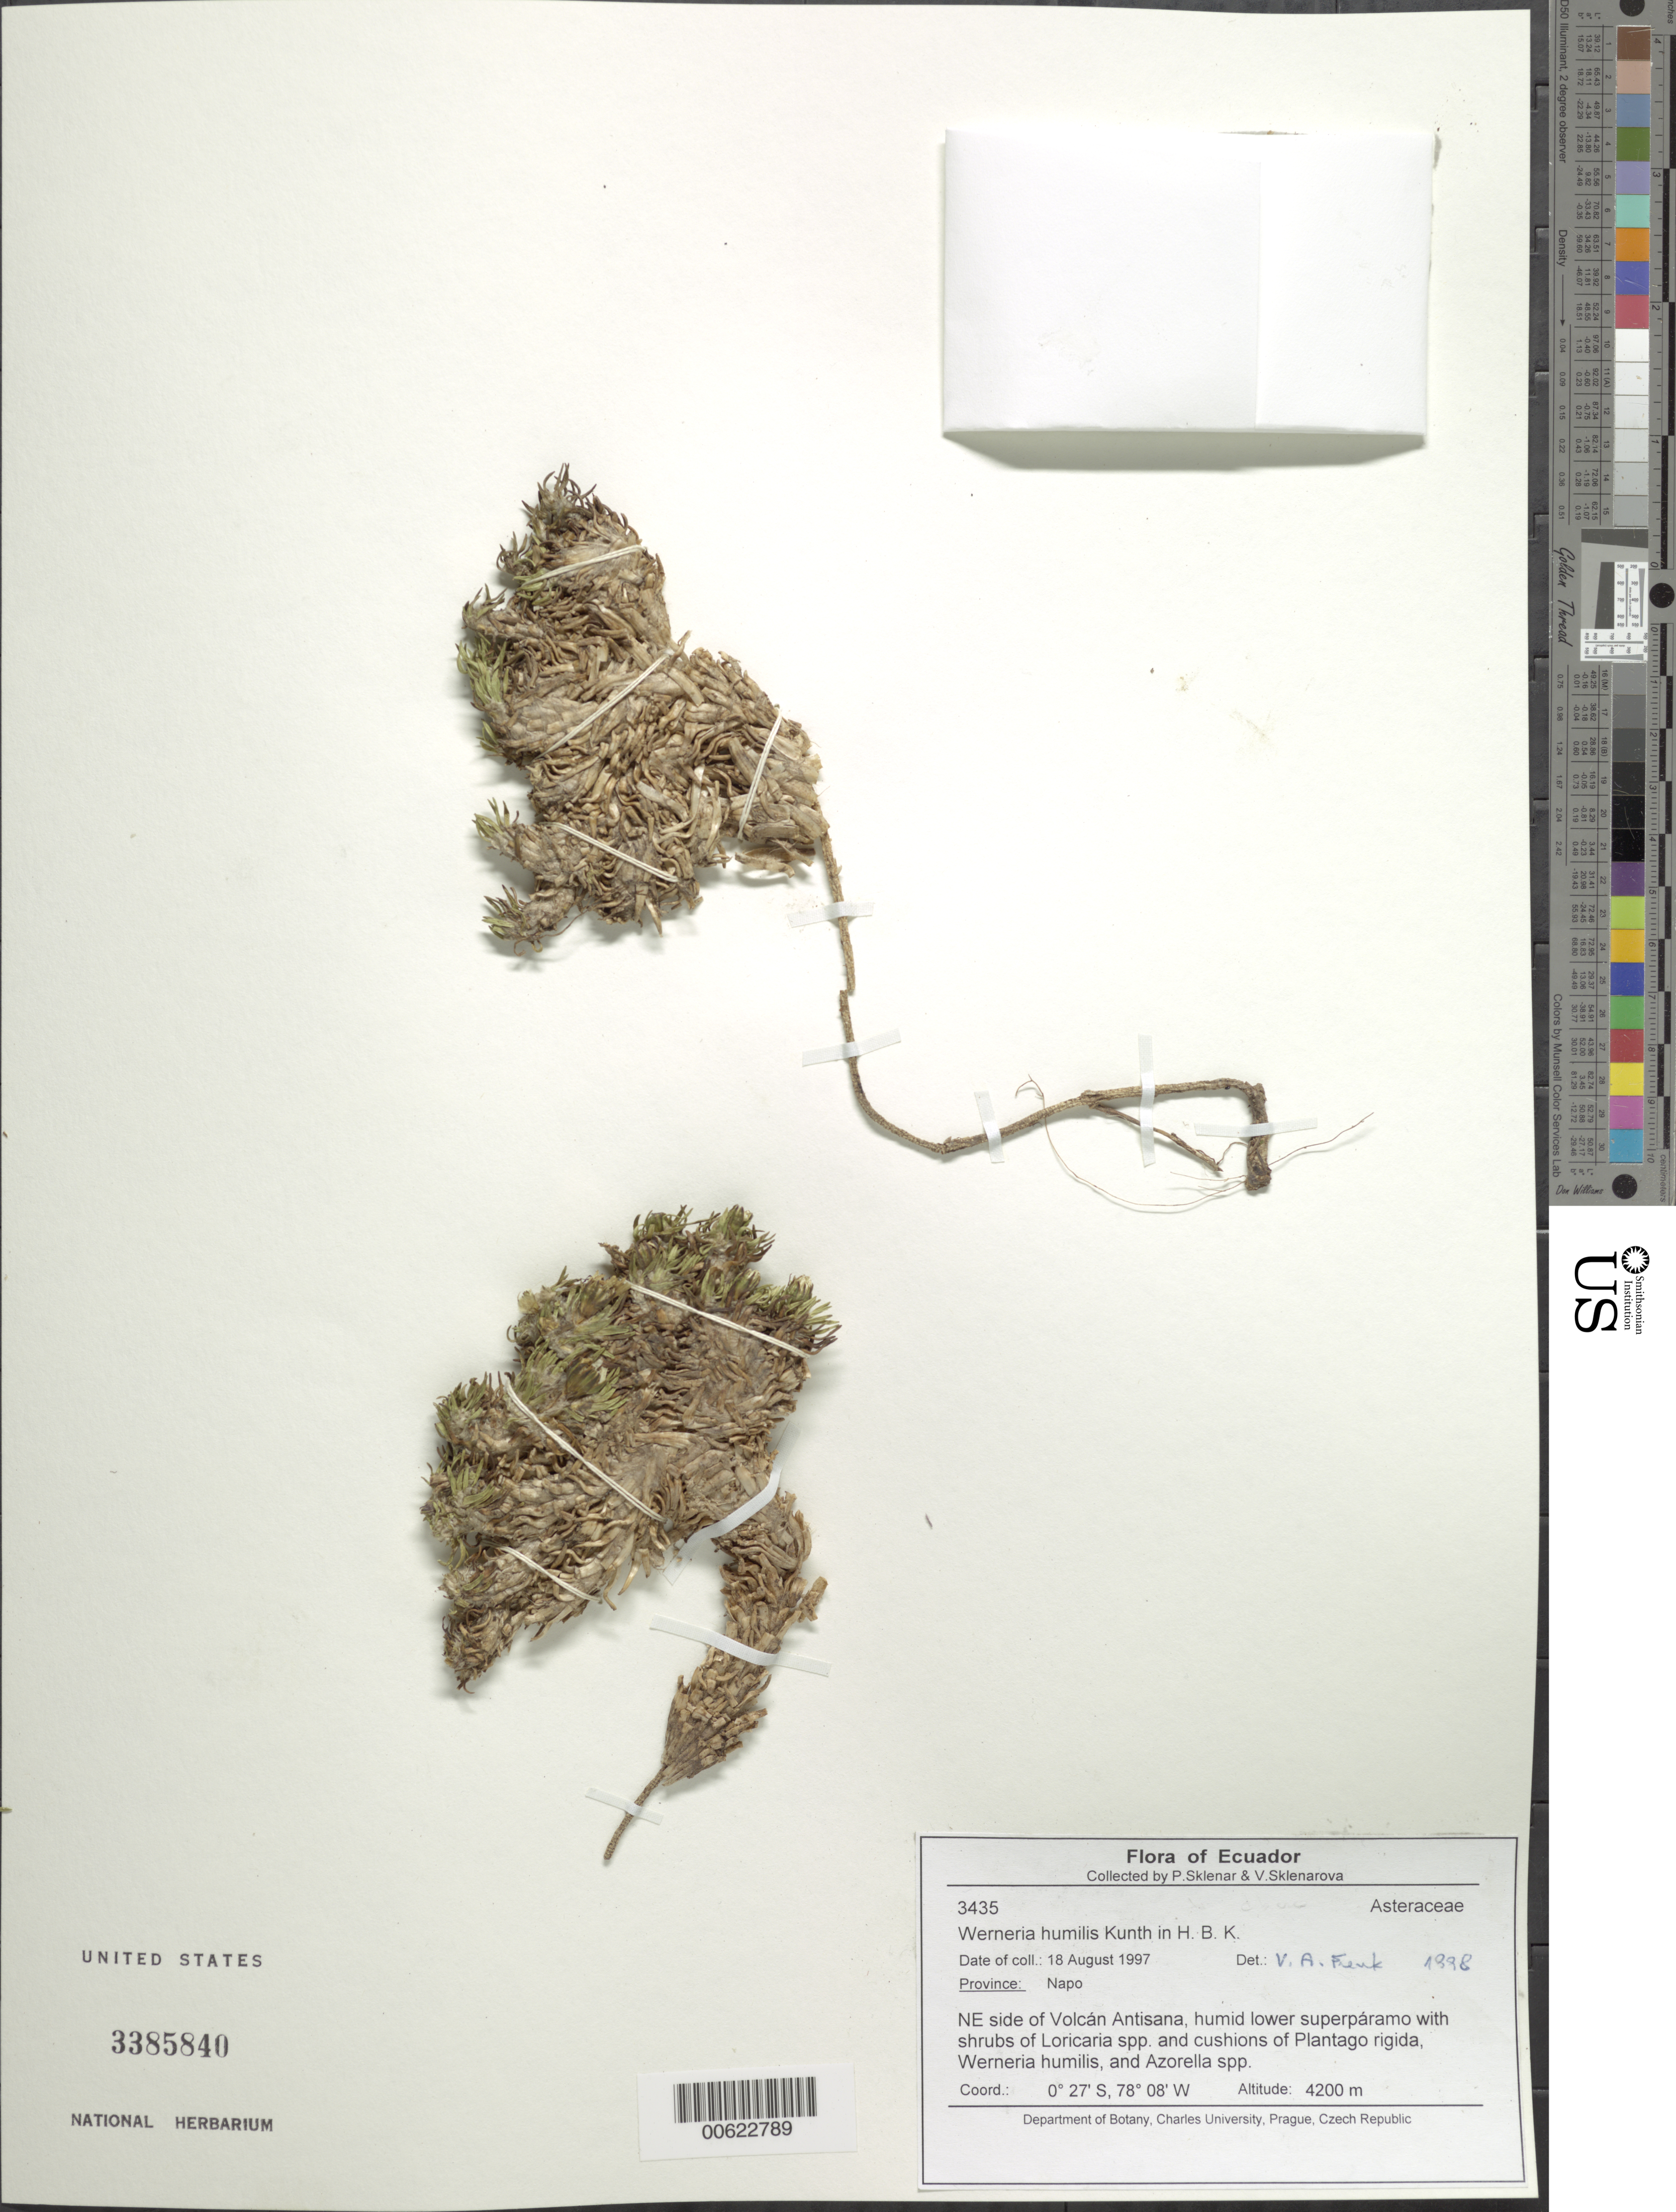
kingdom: Plantae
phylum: Tracheophyta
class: Magnoliopsida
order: Asterales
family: Asteraceae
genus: Xenophyllum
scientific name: Xenophyllum humile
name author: (Kunth) V.A. Funk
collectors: P. Sklenár & V. Sklenárová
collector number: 3435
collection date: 1997-08-18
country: Ecuador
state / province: Napo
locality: NE side of Volcan Antisana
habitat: humid lower superparamo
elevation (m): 4200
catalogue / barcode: US 3385840